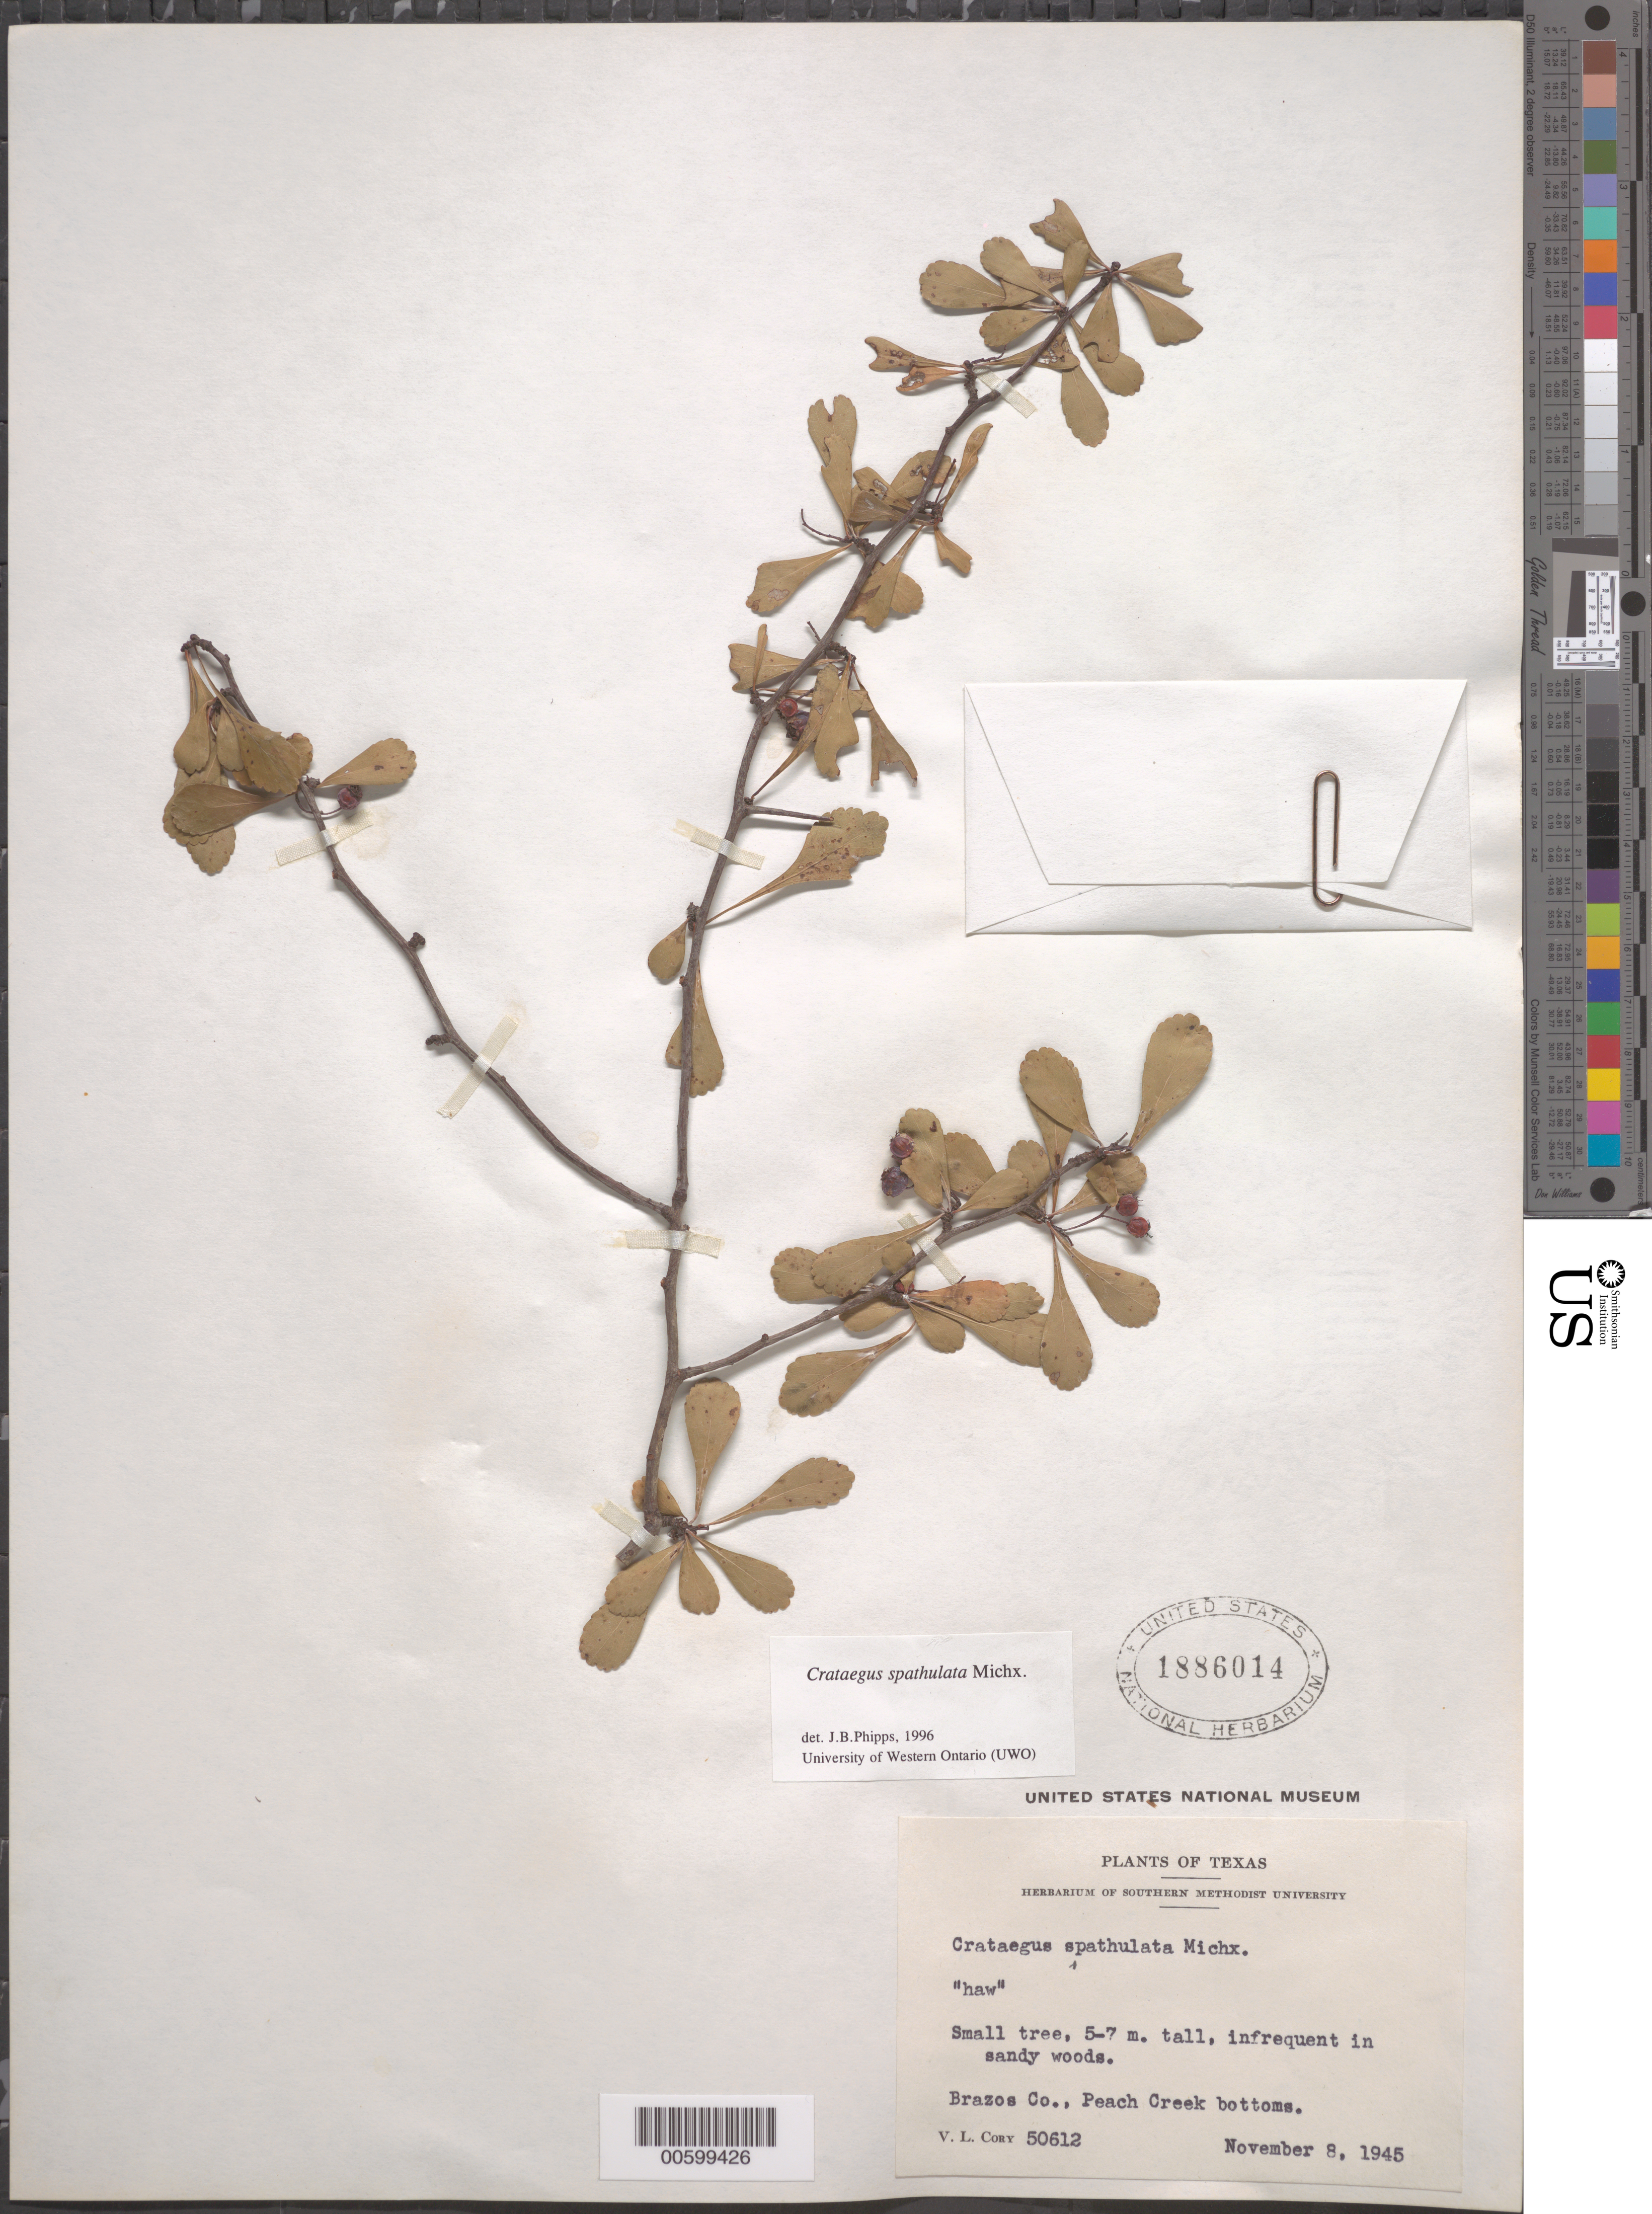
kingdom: Plantae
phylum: Tracheophyta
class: Magnoliopsida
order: Rosales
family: Rosaceae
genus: Crataegus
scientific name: Crataegus spathulata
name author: Michx.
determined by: Phipps, James B., (UWO), University of Western Ontario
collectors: V. Cory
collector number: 50612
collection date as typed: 08 Nov 1945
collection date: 1945-11-08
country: United States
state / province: Texas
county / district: Brazos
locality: Peach Creek bottoms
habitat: Sandy woods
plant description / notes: Common name: haw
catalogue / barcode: US 1886014